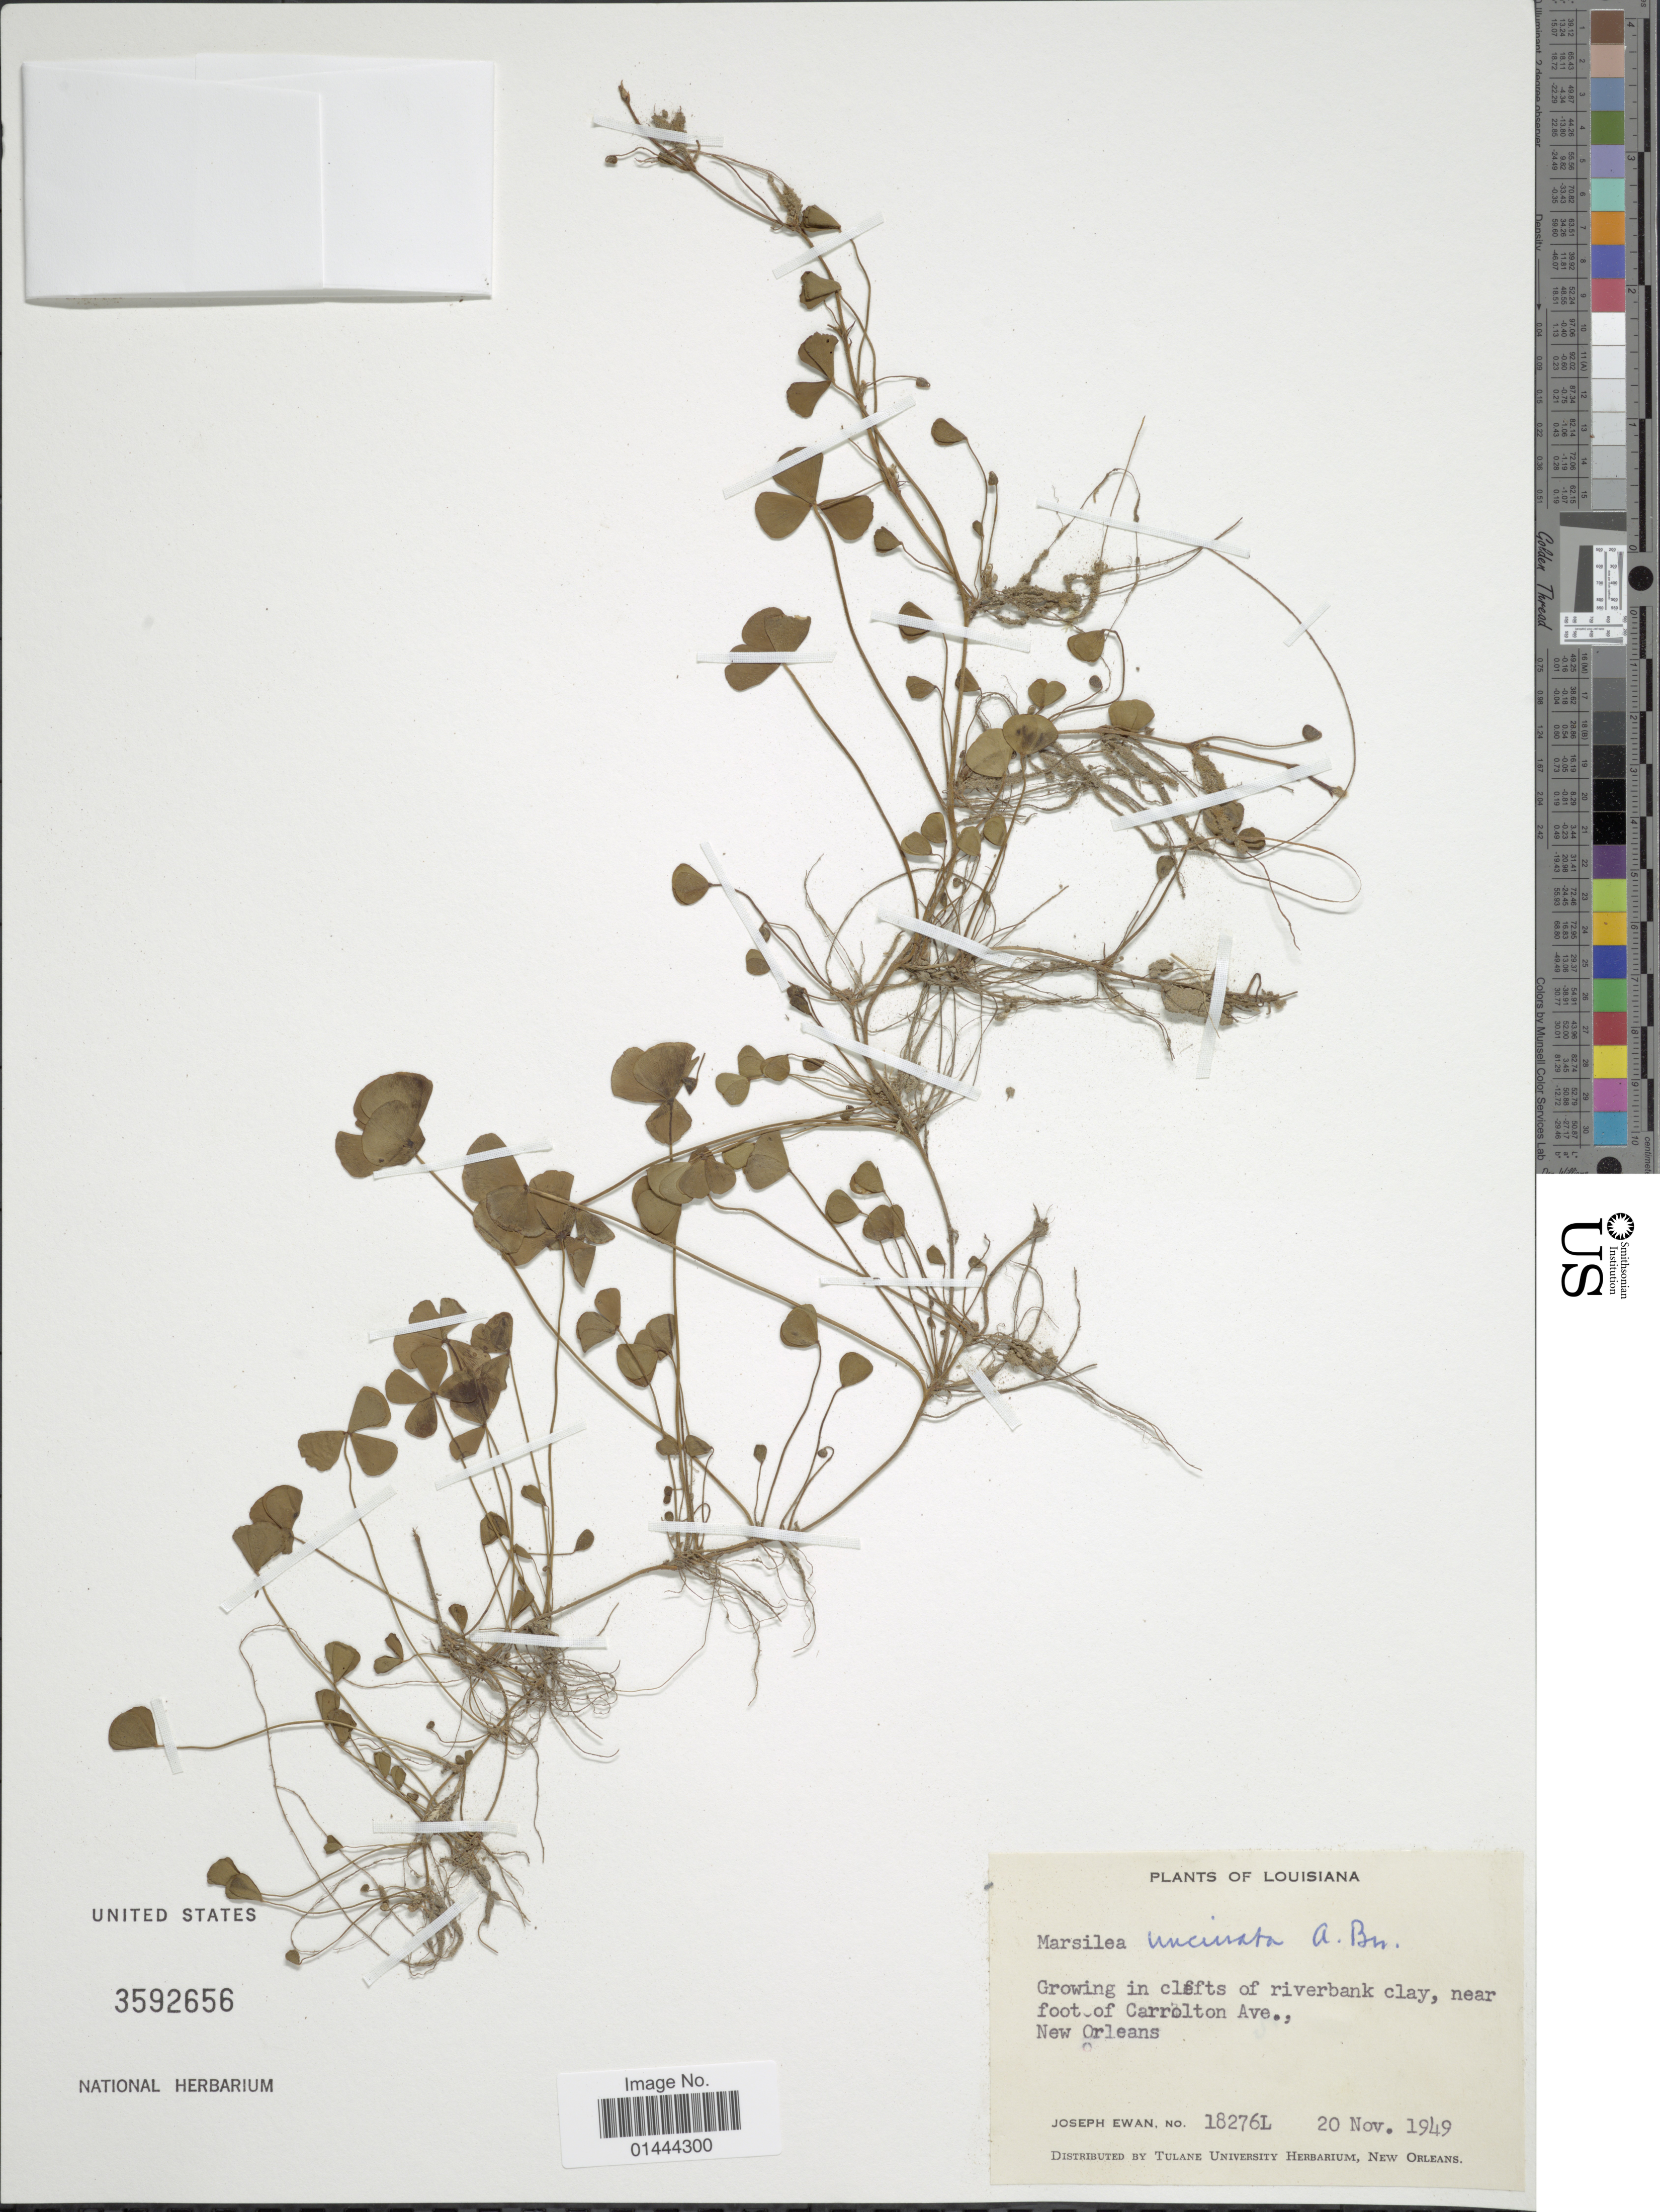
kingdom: Plantae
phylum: Tracheophyta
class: Polypodiopsida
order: Salviniales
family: Marsileaceae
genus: Marsilea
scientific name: Marsilea vestita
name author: Hook. & Grev.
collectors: J. A. Ewan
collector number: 18276L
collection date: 1949-11-20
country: United States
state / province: Louisiana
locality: Growing in clefts of riverbank clay, near foot of Carrolton Ave., New Orleans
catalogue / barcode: US 3592656